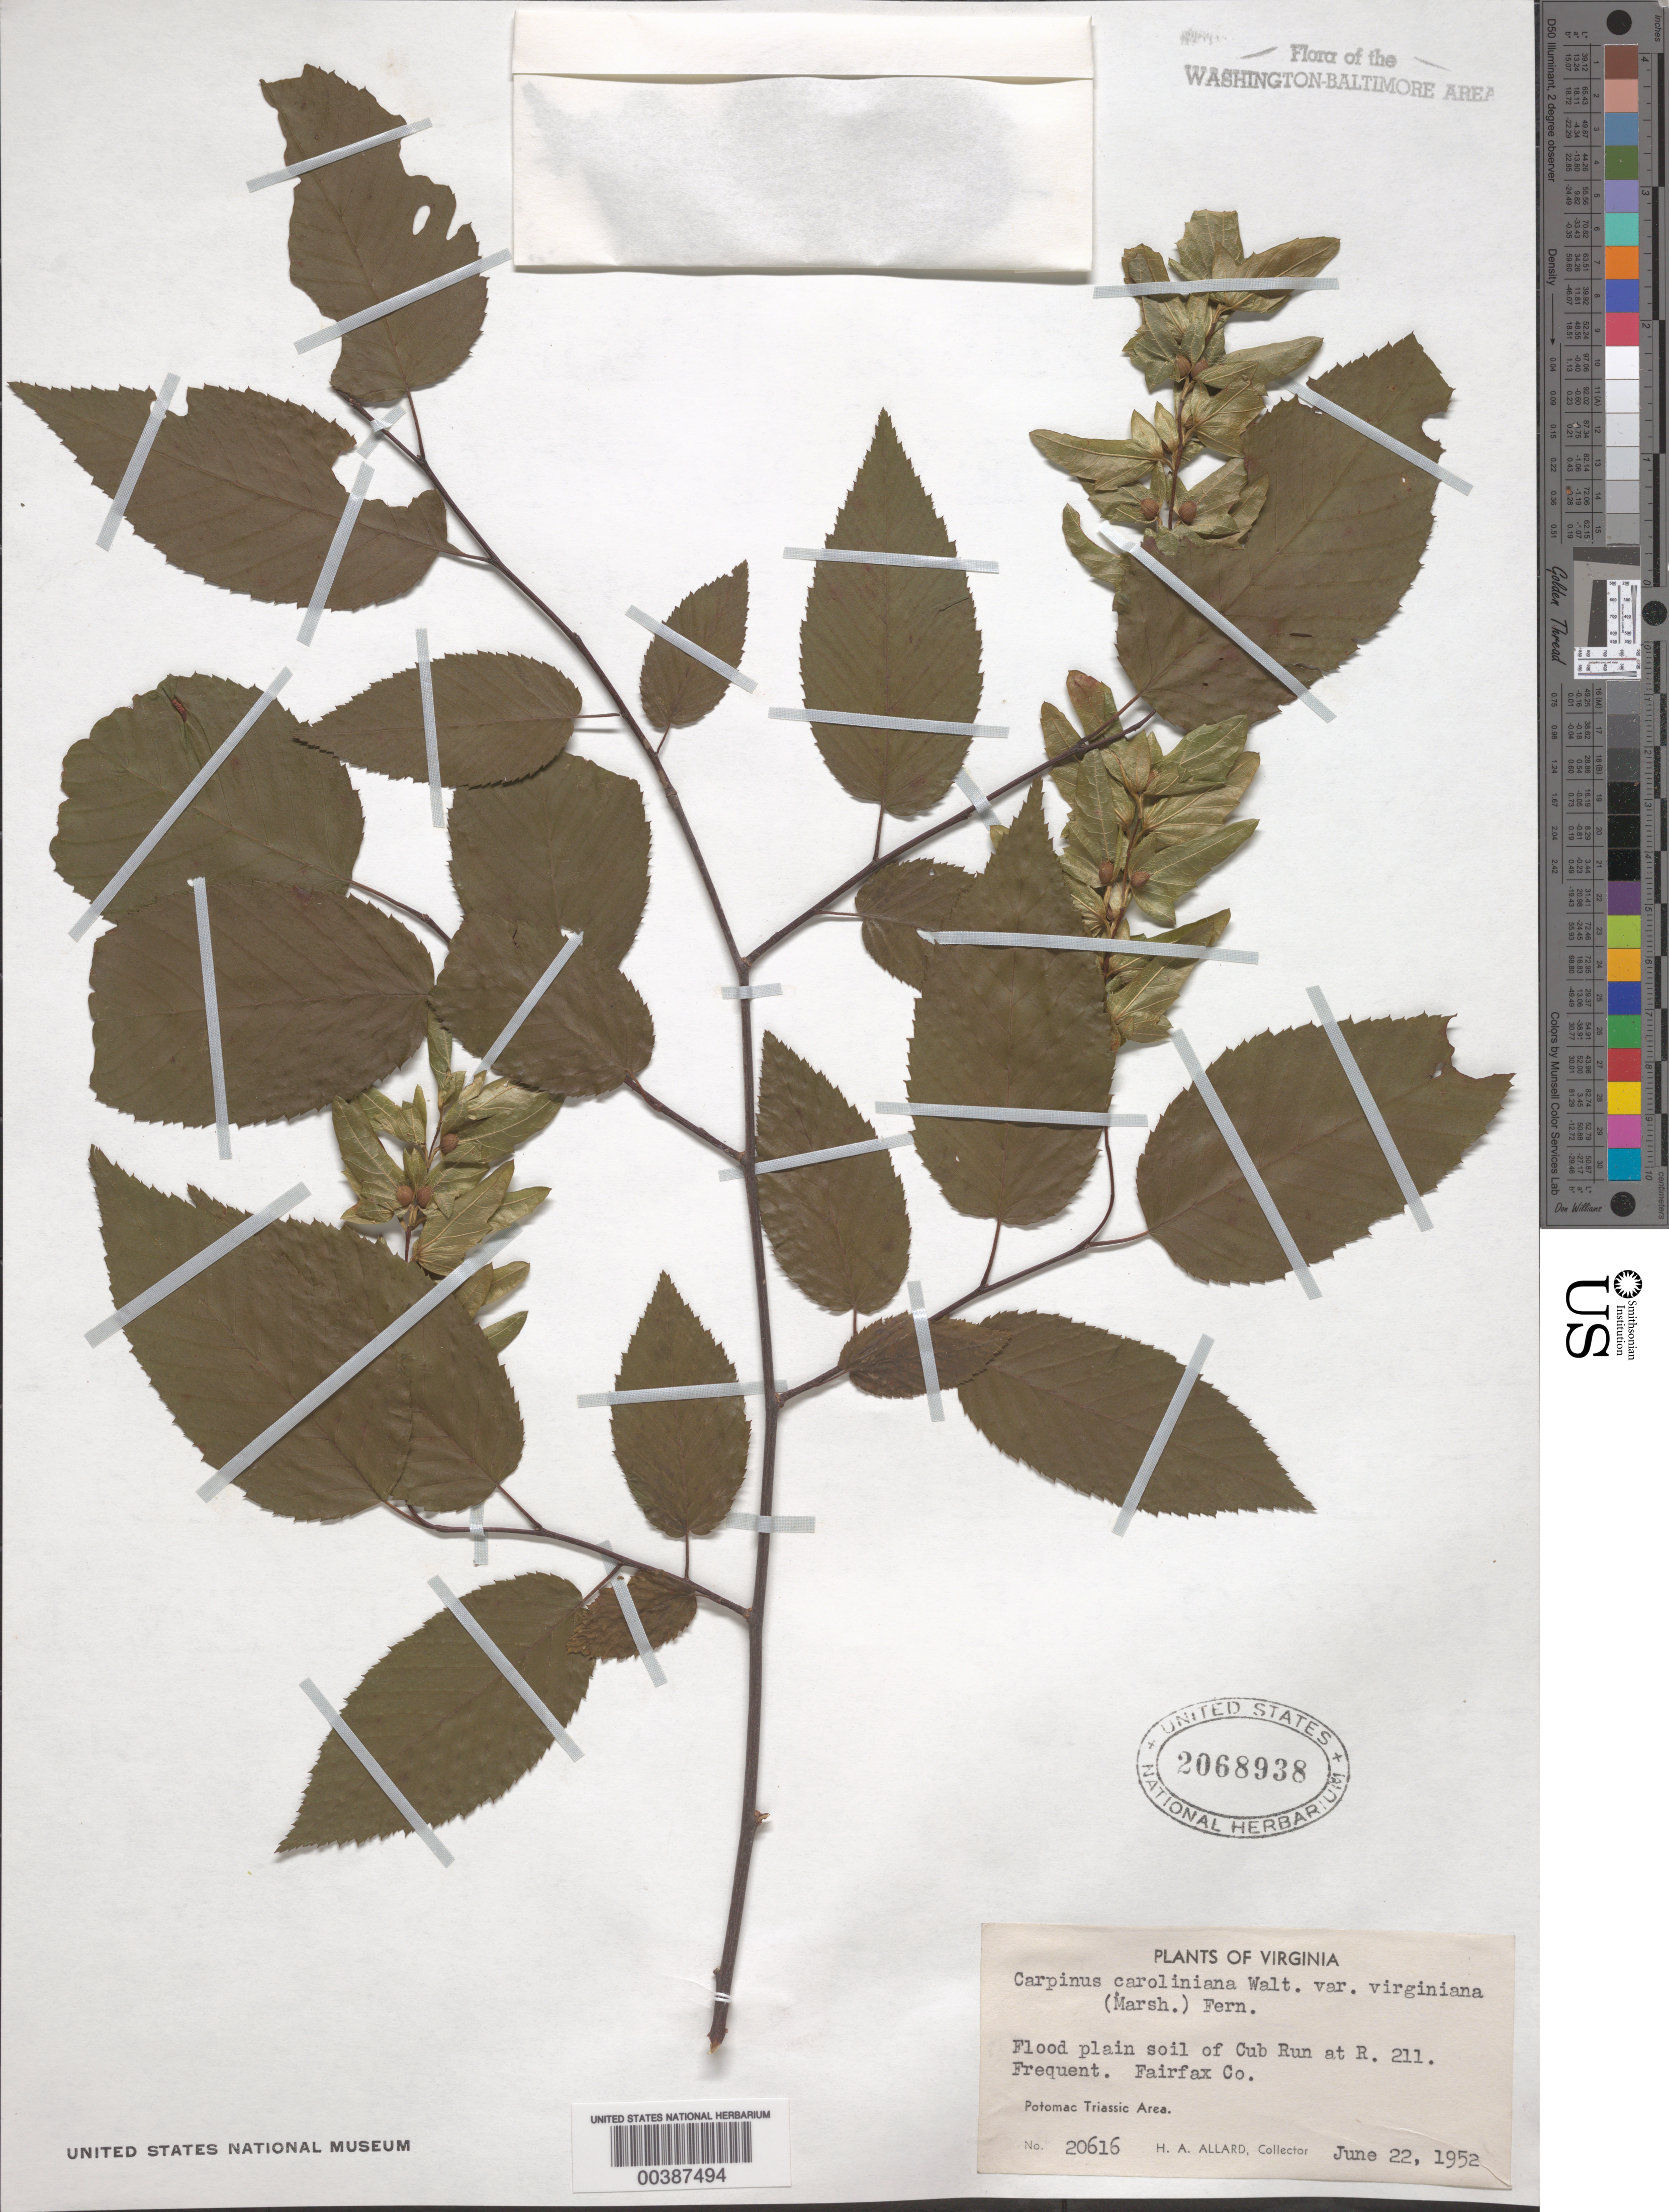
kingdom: Plantae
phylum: Tracheophyta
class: Magnoliopsida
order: Fagales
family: Betulaceae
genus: Carpinus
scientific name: Carpinus caroliniana var. virginiana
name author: (Marshall) Fernald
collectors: H. A. Allard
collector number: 20616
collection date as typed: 22 Jun 1952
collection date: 1952-06-22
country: United States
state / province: Virginia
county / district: Fairfax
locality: Cub Run at Route 211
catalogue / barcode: US 2068938